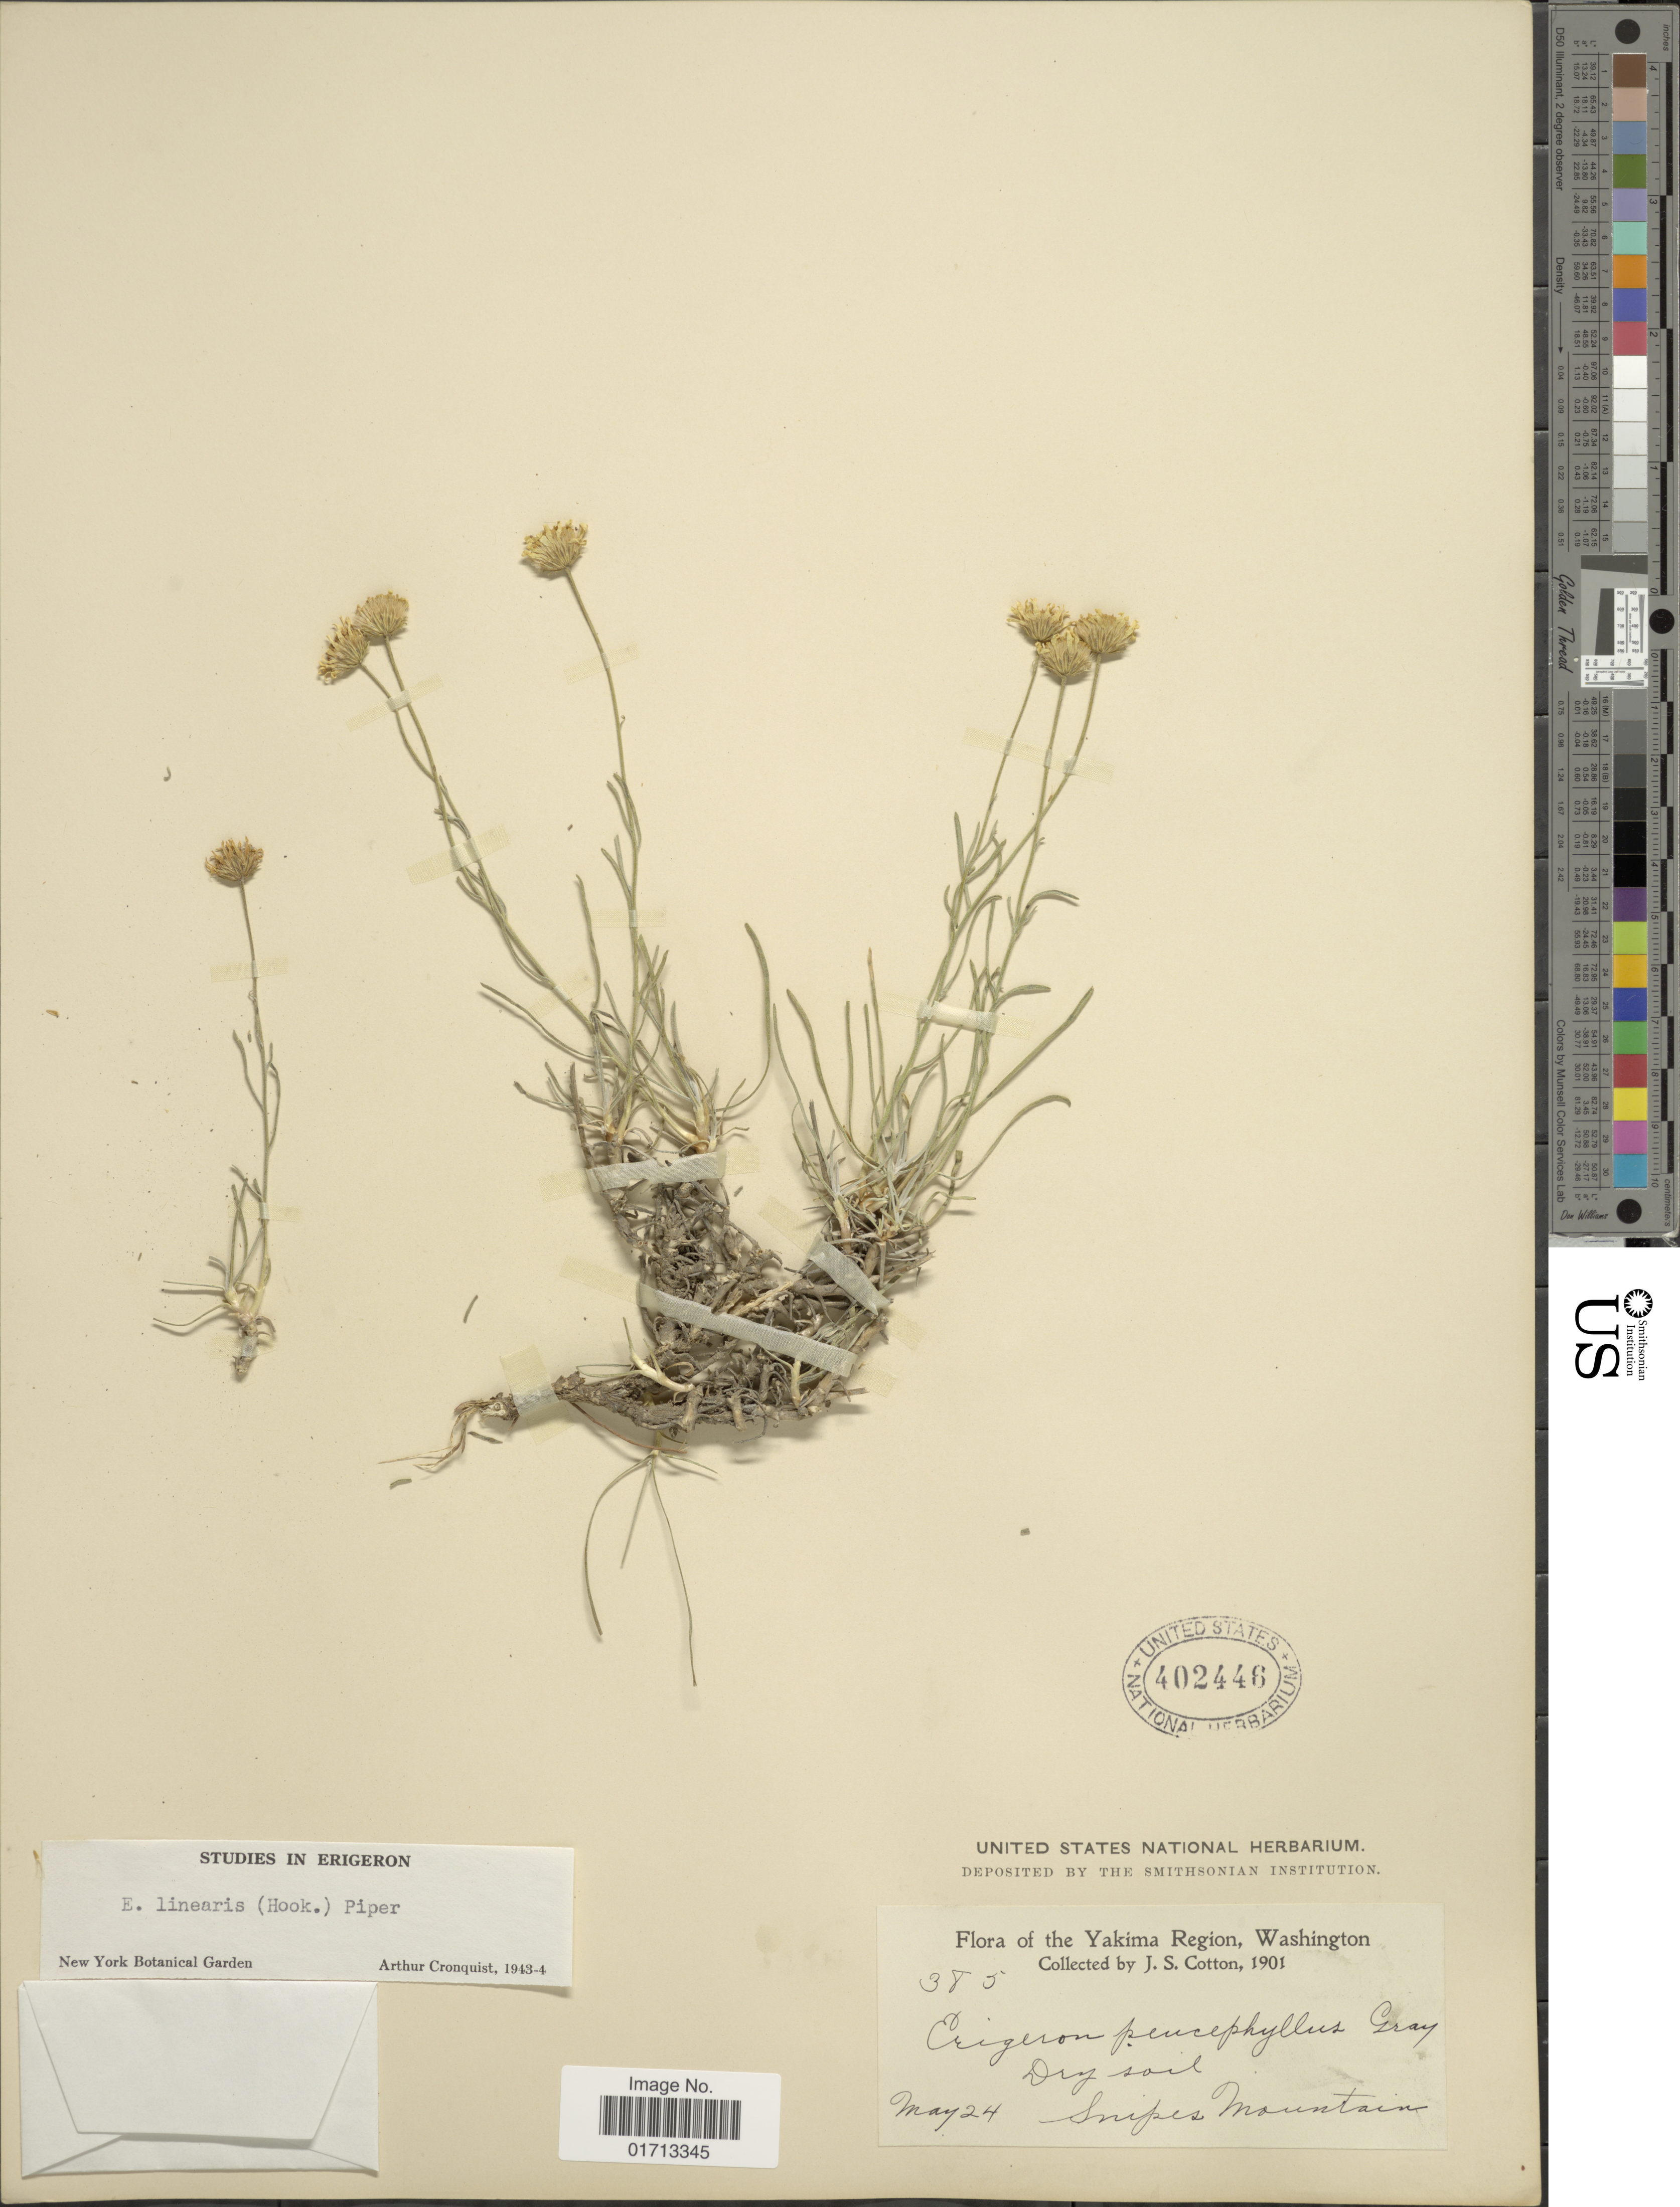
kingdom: Plantae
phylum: Tracheophyta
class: Magnoliopsida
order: Asterales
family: Asteraceae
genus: Erigeron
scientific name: Erigeron linearis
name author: (Hook.) Piper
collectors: J. S. Cotton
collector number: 385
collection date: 1901-05-24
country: United States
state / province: Washington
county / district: Yakima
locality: Yakima Region. Sniper Mountain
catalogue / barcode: US 402446